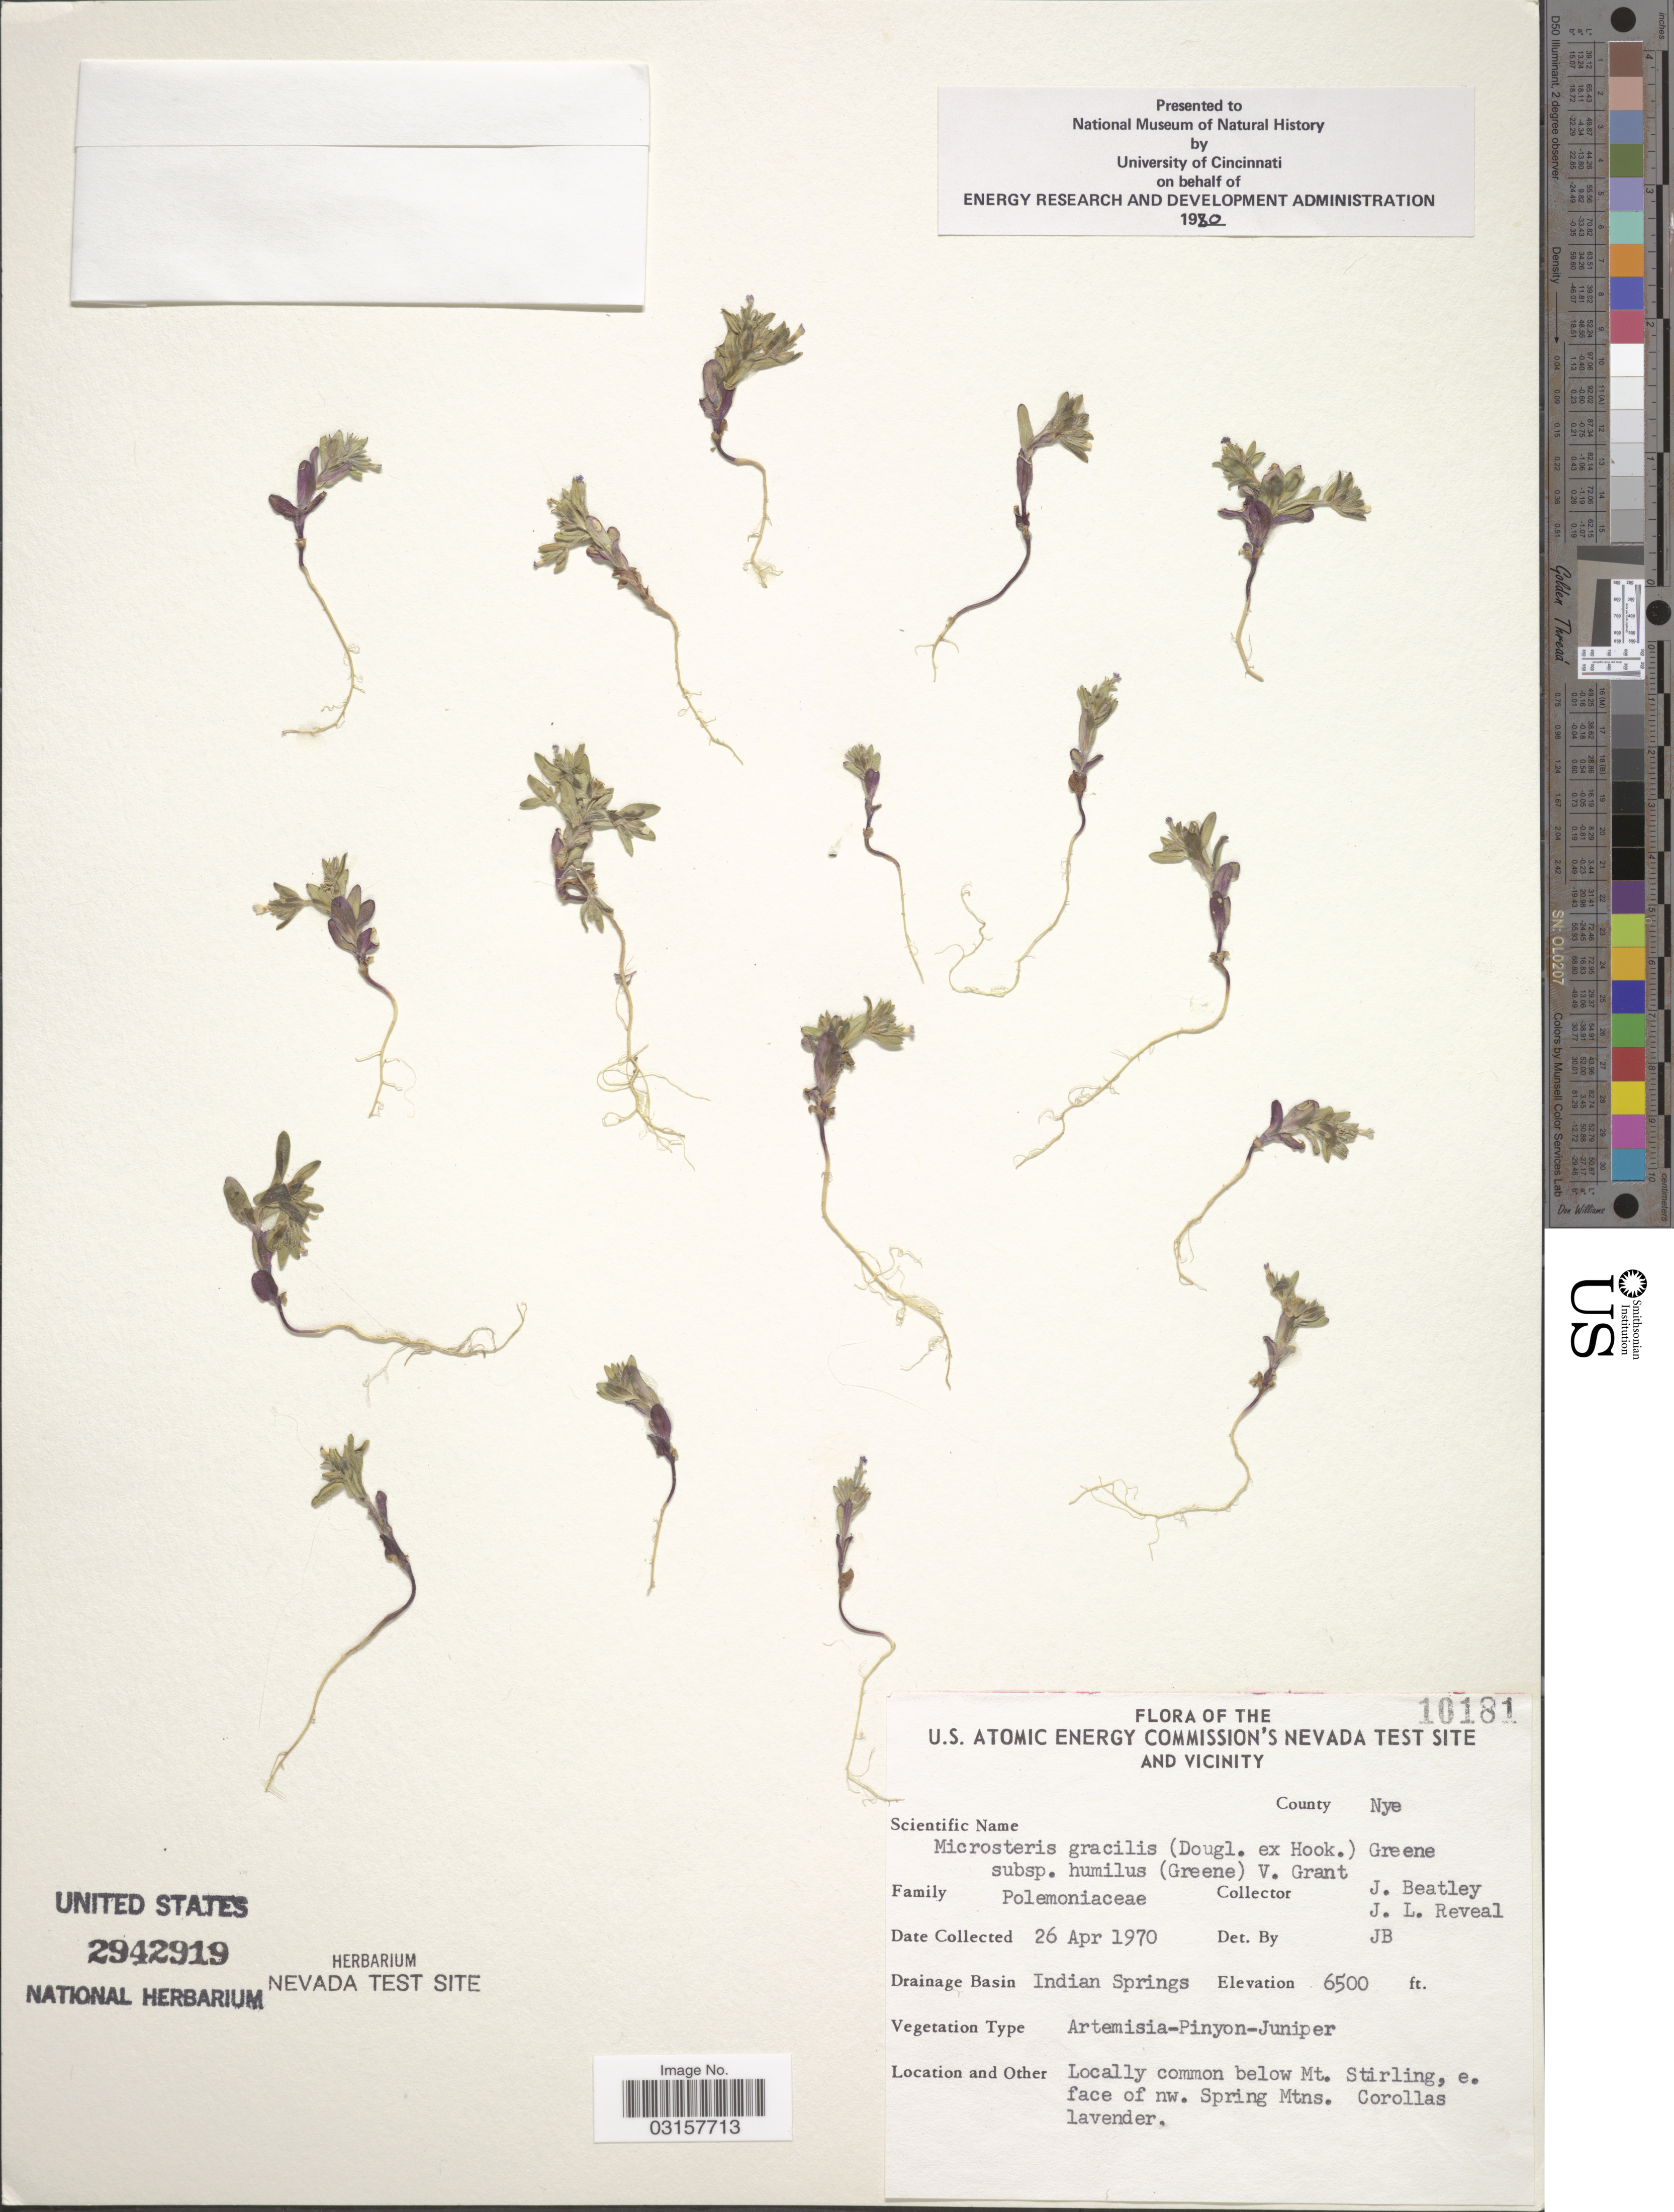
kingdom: Plantae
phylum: Tracheophyta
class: Magnoliopsida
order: Ericales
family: Polemoniaceae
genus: Microsteris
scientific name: Microsteris gracilis var. humilior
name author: (Hook.) Cronquist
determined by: (US) Smithsonian Institution - National Museum of Natural History - Department of Botany (UNITED STATES)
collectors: J. C. Beatley & J. L. Reveal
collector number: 10181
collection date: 1970-04-26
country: United States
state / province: Nevada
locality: U.S. Atomic Energy Commision's Nevada Test Site and Vicinity. County Nye. Drainage Basin Indian Springs. Locally common below Mt. Stirling, e. face of nw. Spring Mtns.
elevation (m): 1981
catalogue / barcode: US 2942919